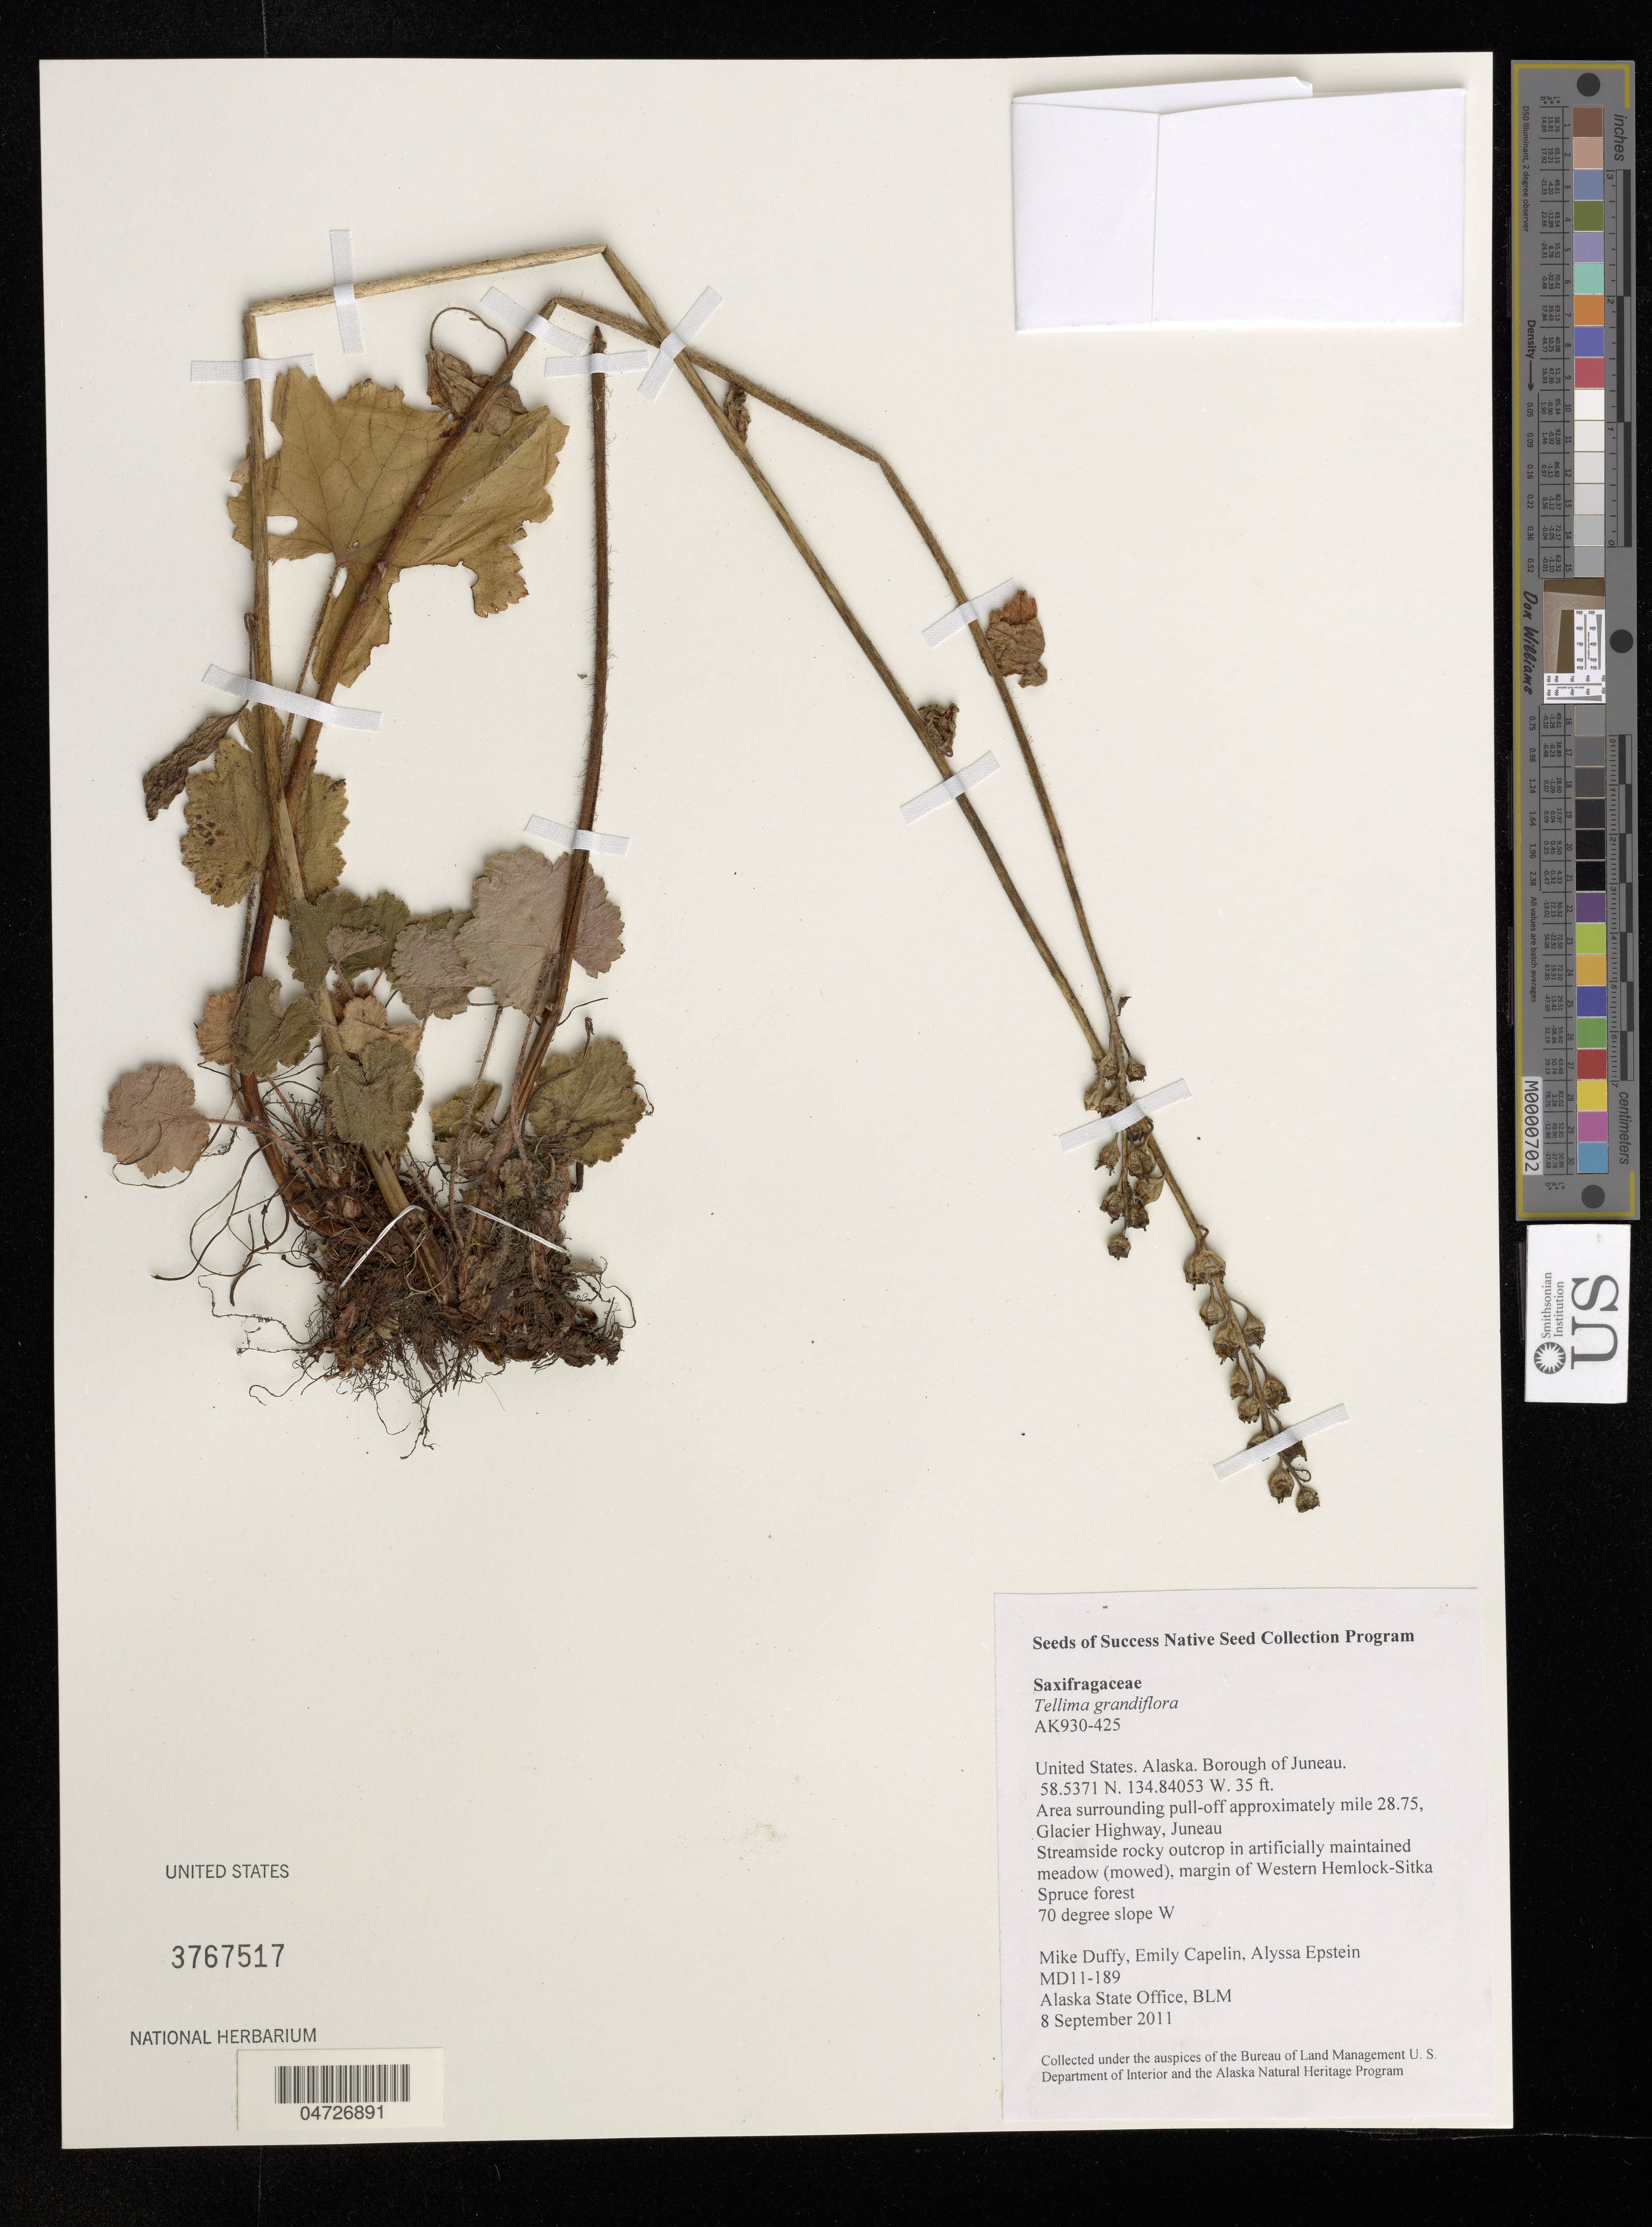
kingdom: Plantae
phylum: Tracheophyta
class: Magnoliopsida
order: Saxifragales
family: Saxifragaceae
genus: Tellima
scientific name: Tellima grandiflora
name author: (Pursh) Douglas ex Lindl.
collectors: M. Duffy, E. Capelin & A. Epstein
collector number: MD11-189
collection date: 2011-09-08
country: United States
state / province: Alaska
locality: Borough of Juneau. Area surrounding pull-off approximately mile 28.75, Glacier Highway, Juneau.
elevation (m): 11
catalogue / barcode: US 3767517